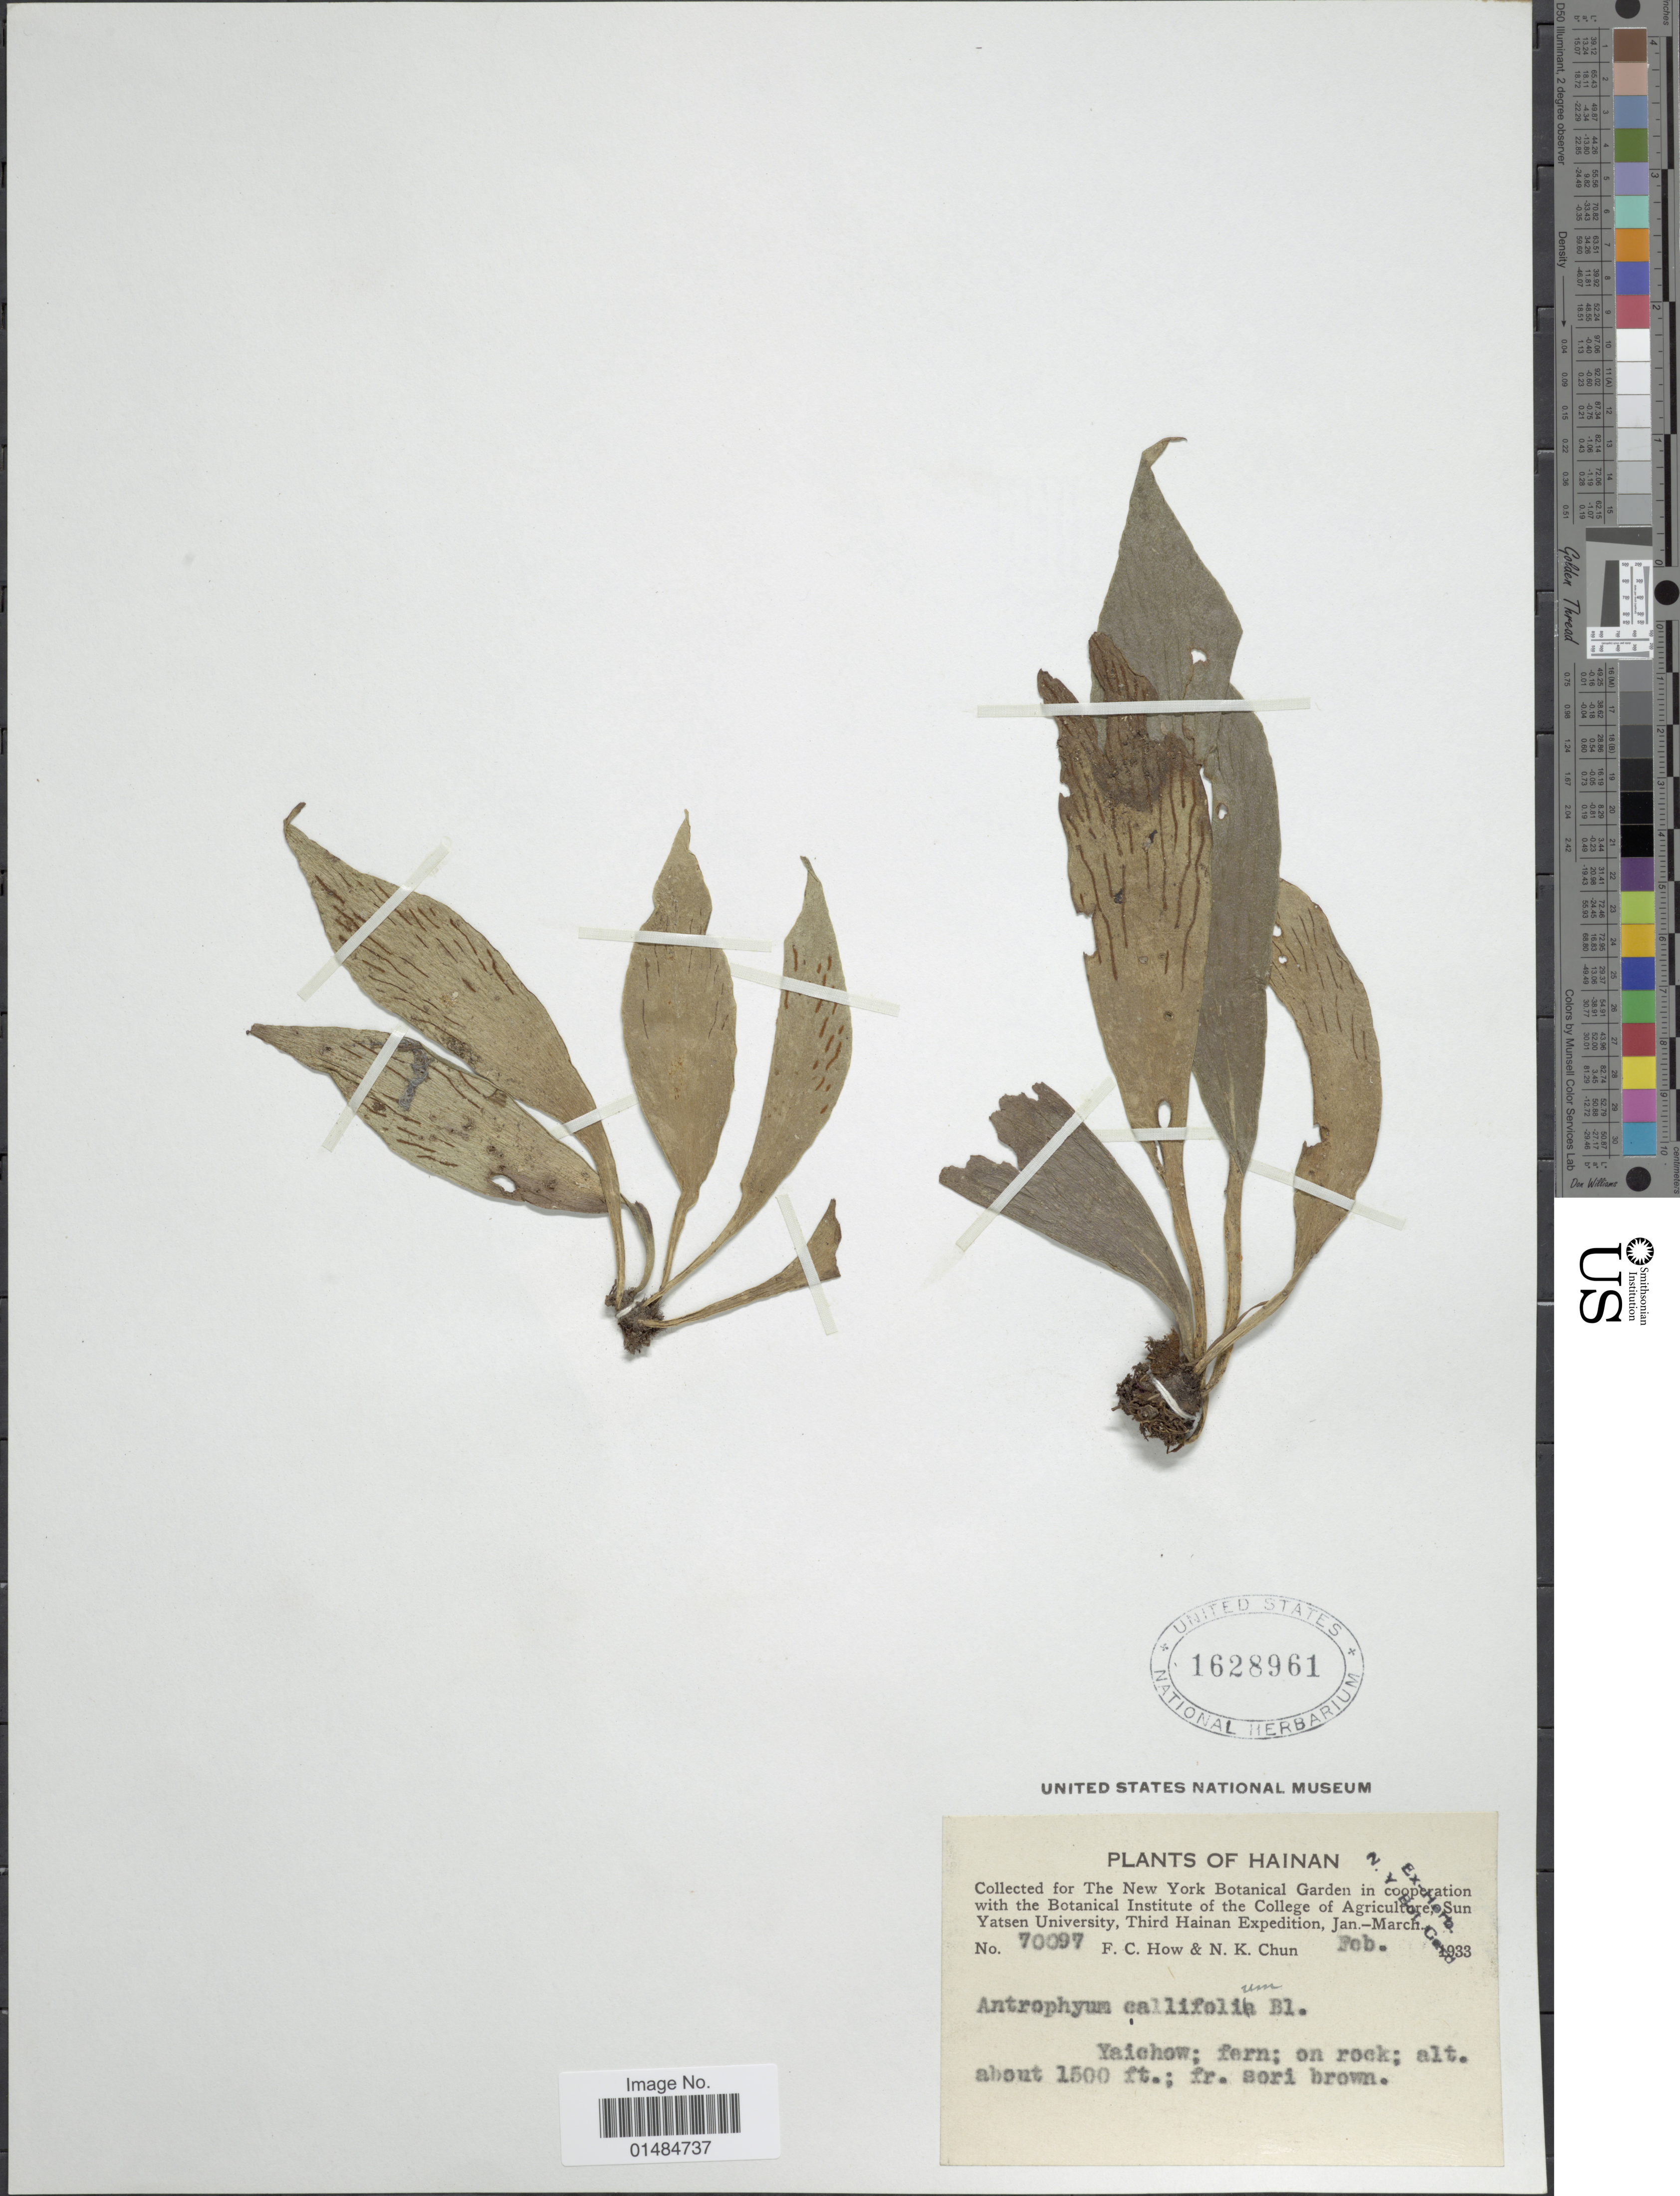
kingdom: Plantae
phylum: Tracheophyta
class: Polypodiopsida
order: Polypodiales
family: Pteridaceae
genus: Antrophyum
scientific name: Antrophyum callifolium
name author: Blume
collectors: F. C. How & N. K. Chun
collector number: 70097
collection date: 1933-02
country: China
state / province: Hainan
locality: Yaichow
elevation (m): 457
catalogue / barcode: US 1628961